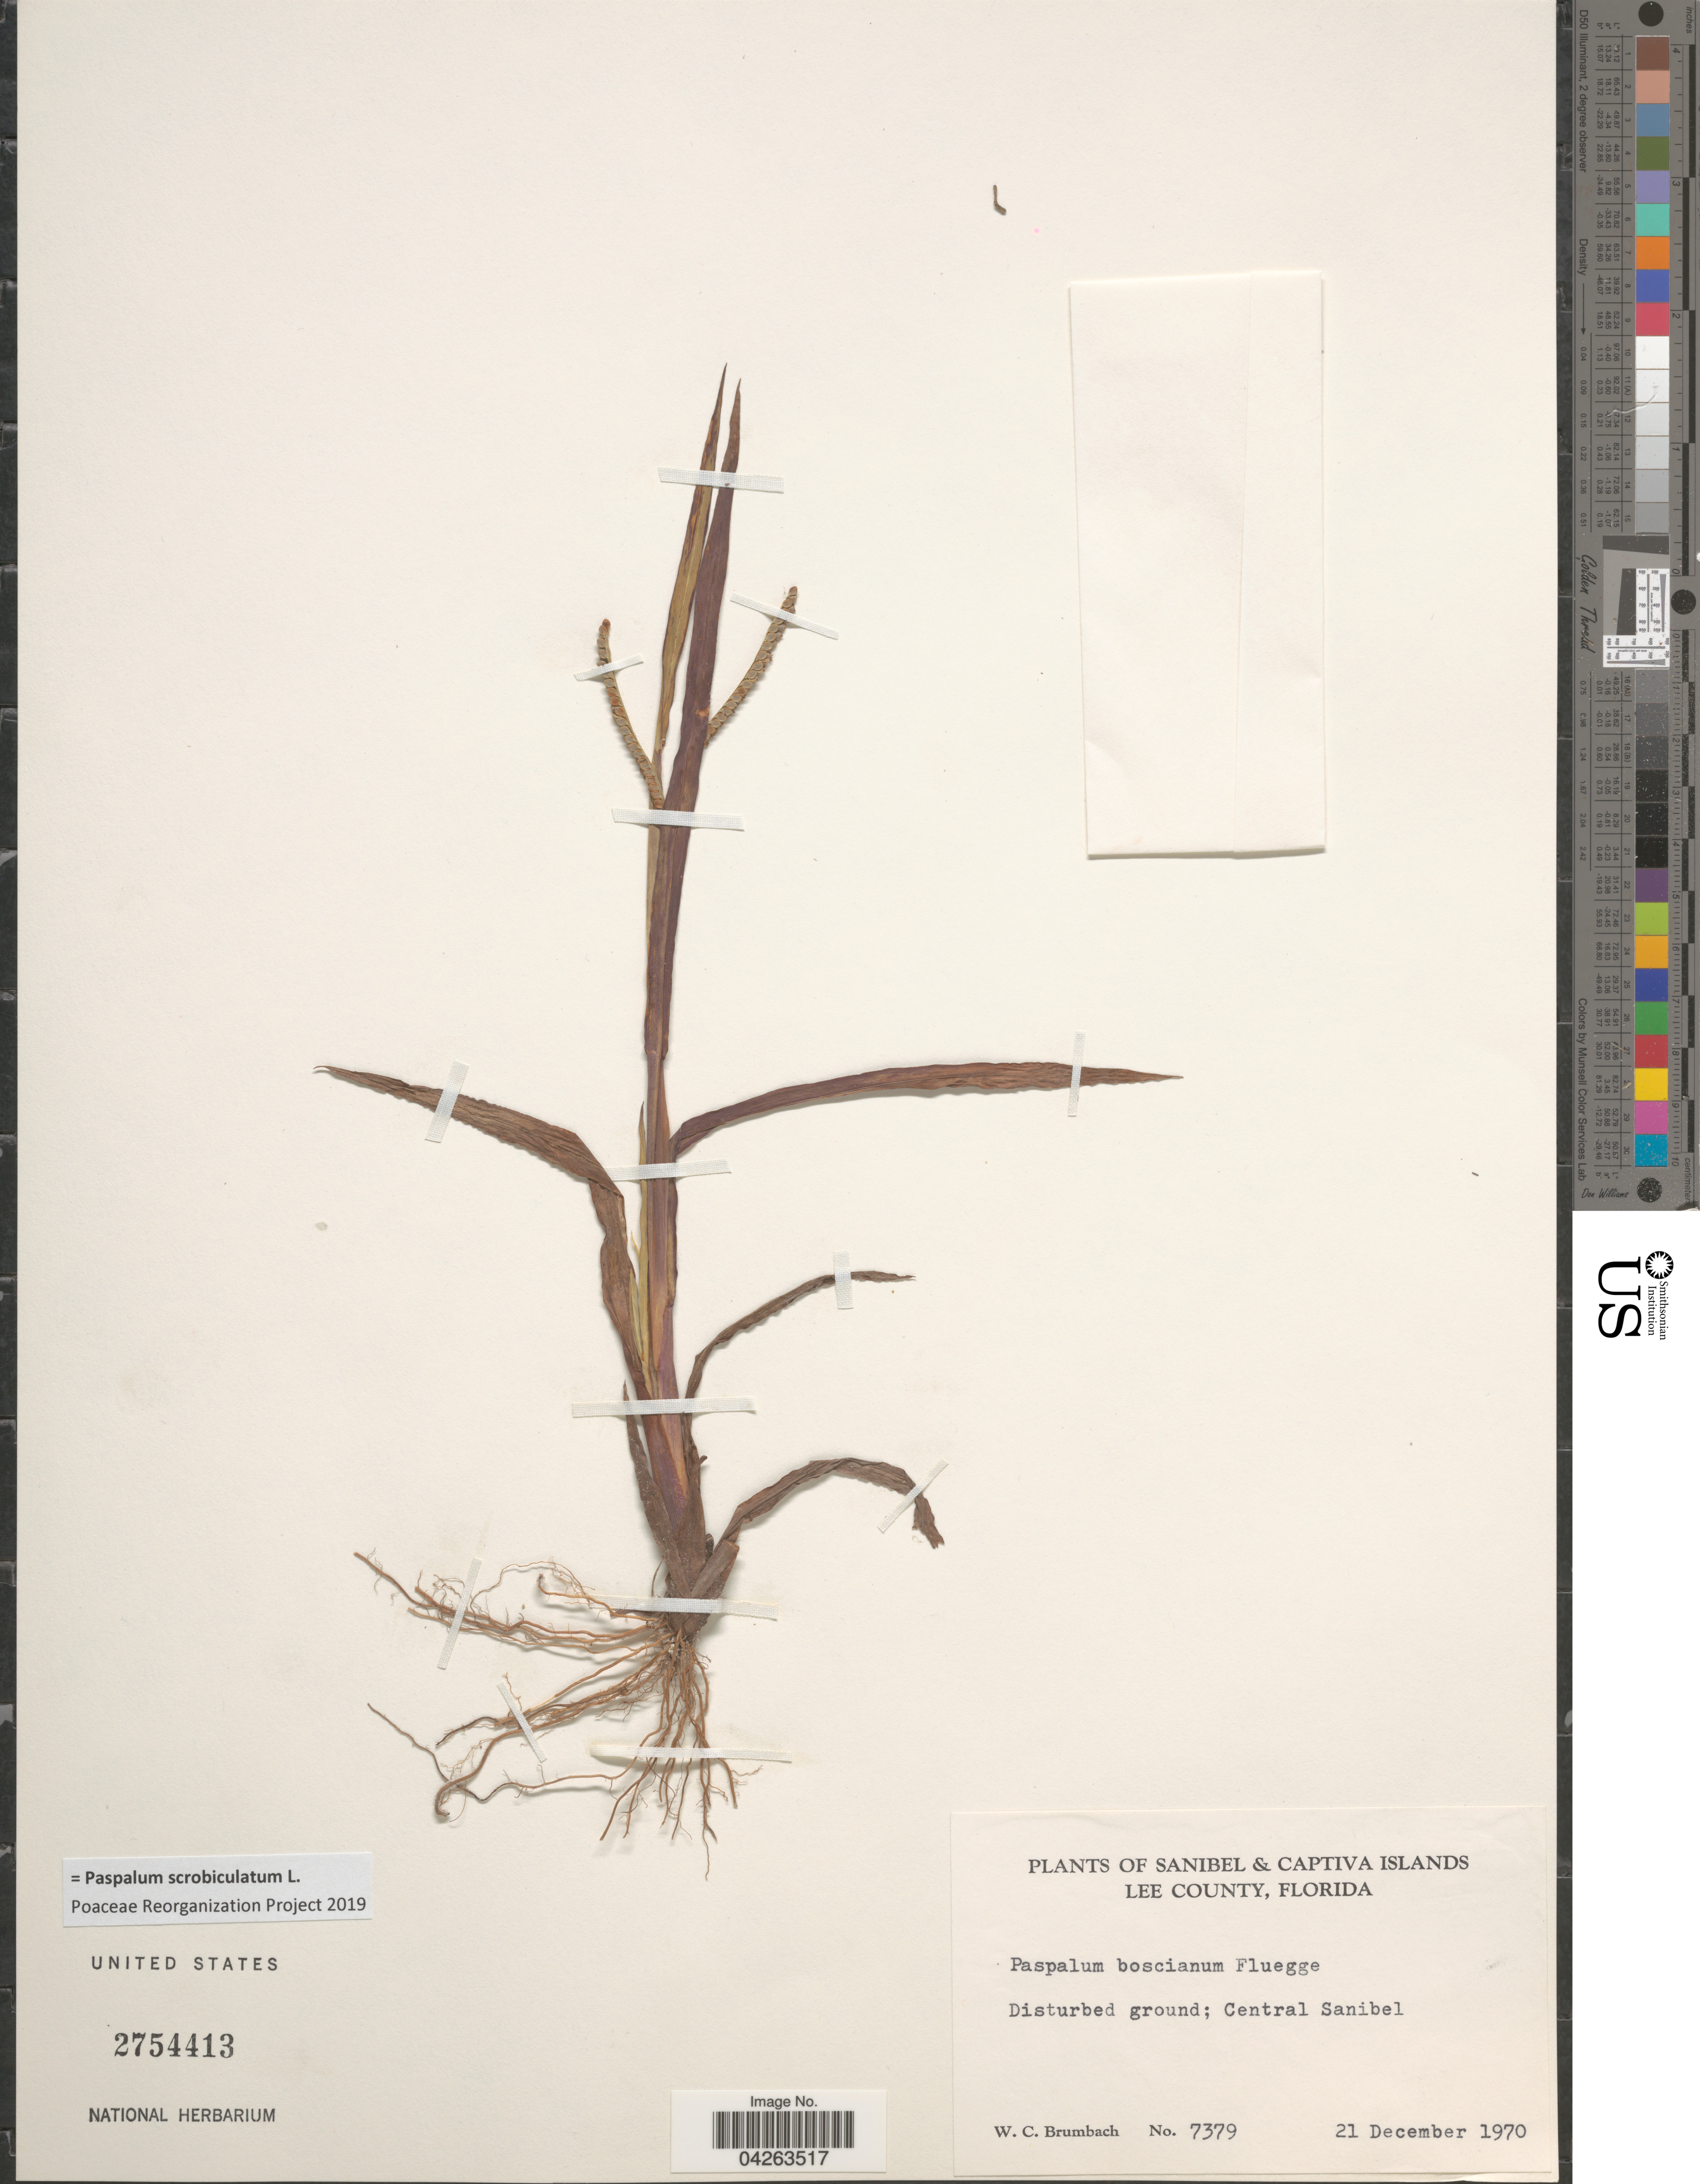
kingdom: Plantae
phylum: Tracheophyta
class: Liliopsida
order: Poales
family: Poaceae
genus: Paspalum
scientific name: Paspalum scrobiculatum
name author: L.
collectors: W. C. Brumbach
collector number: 7379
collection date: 1970-12-21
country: United States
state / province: Florida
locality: Sanibel & Captiva Islands. Lee County. Central Sanibel.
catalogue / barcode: US 2754413